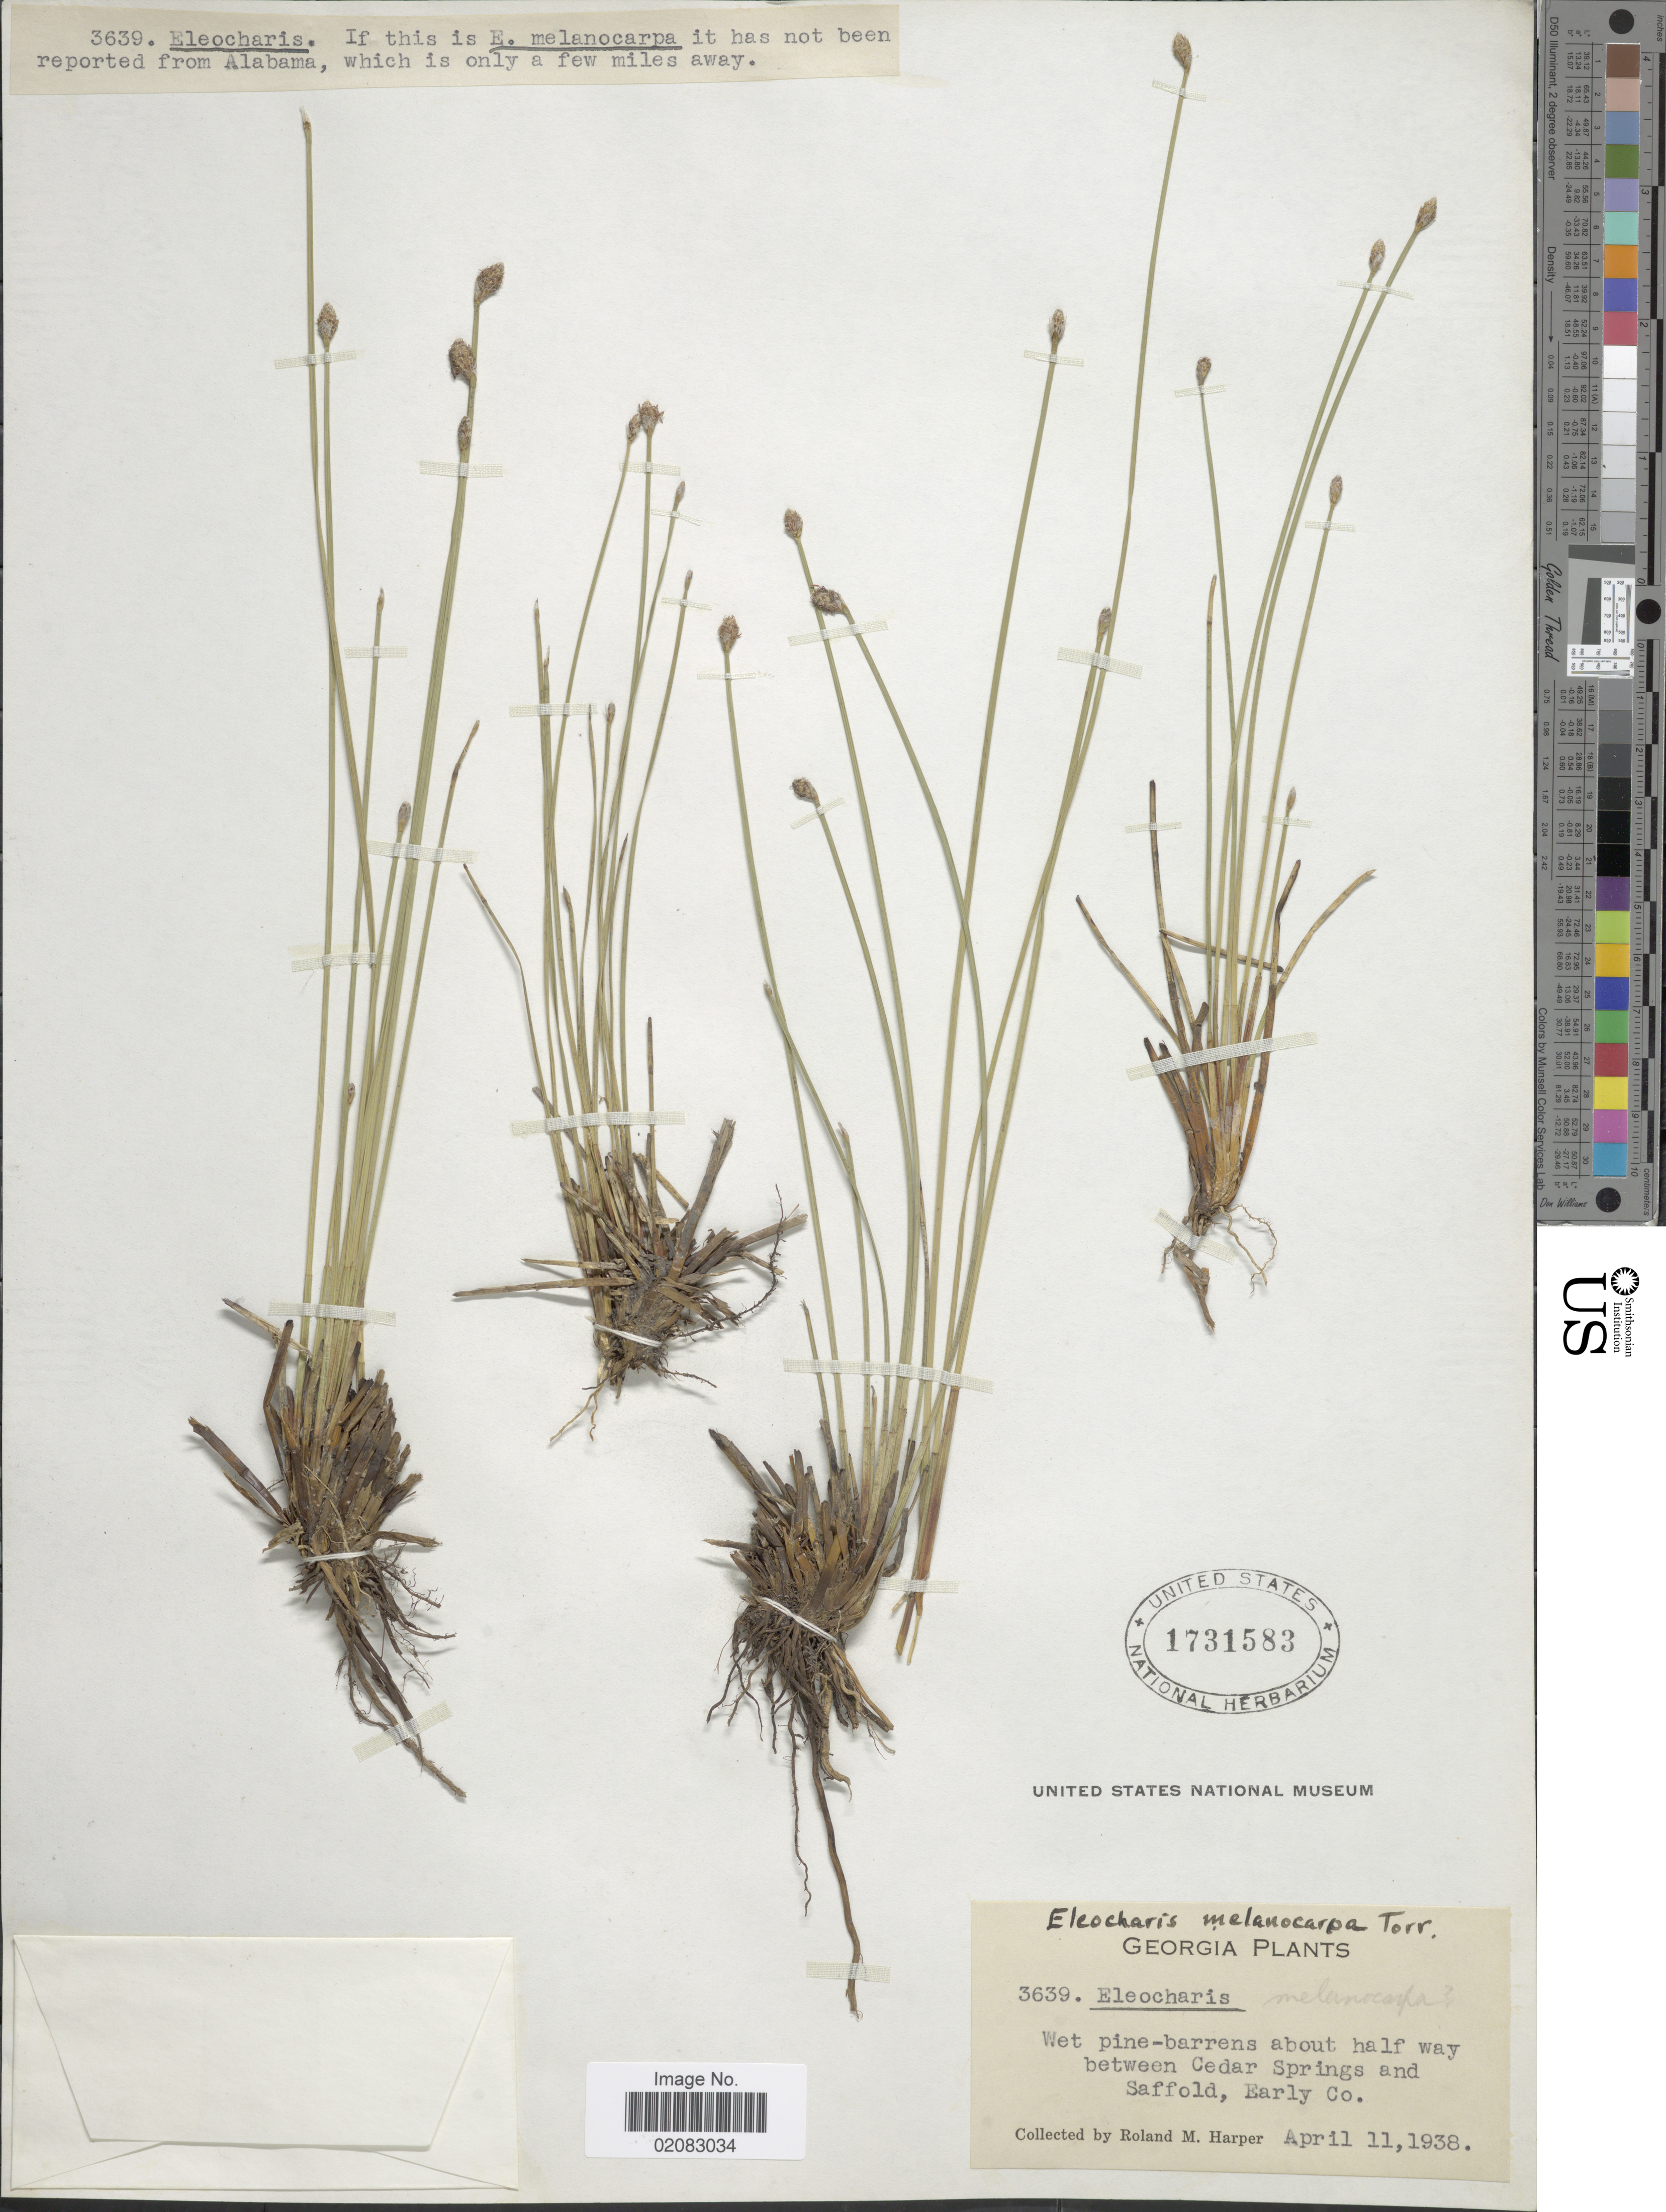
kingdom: Plantae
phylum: Tracheophyta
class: Liliopsida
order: Poales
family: Cyperaceae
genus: Eleocharis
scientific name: Eleocharis melanocarpa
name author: Torr.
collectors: R. M. Harper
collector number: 3639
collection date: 1938-04-11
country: United States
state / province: Georgia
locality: Wet pine-barrens about half way between Cedar Springs and Saffold, Early Co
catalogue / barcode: US 1731583